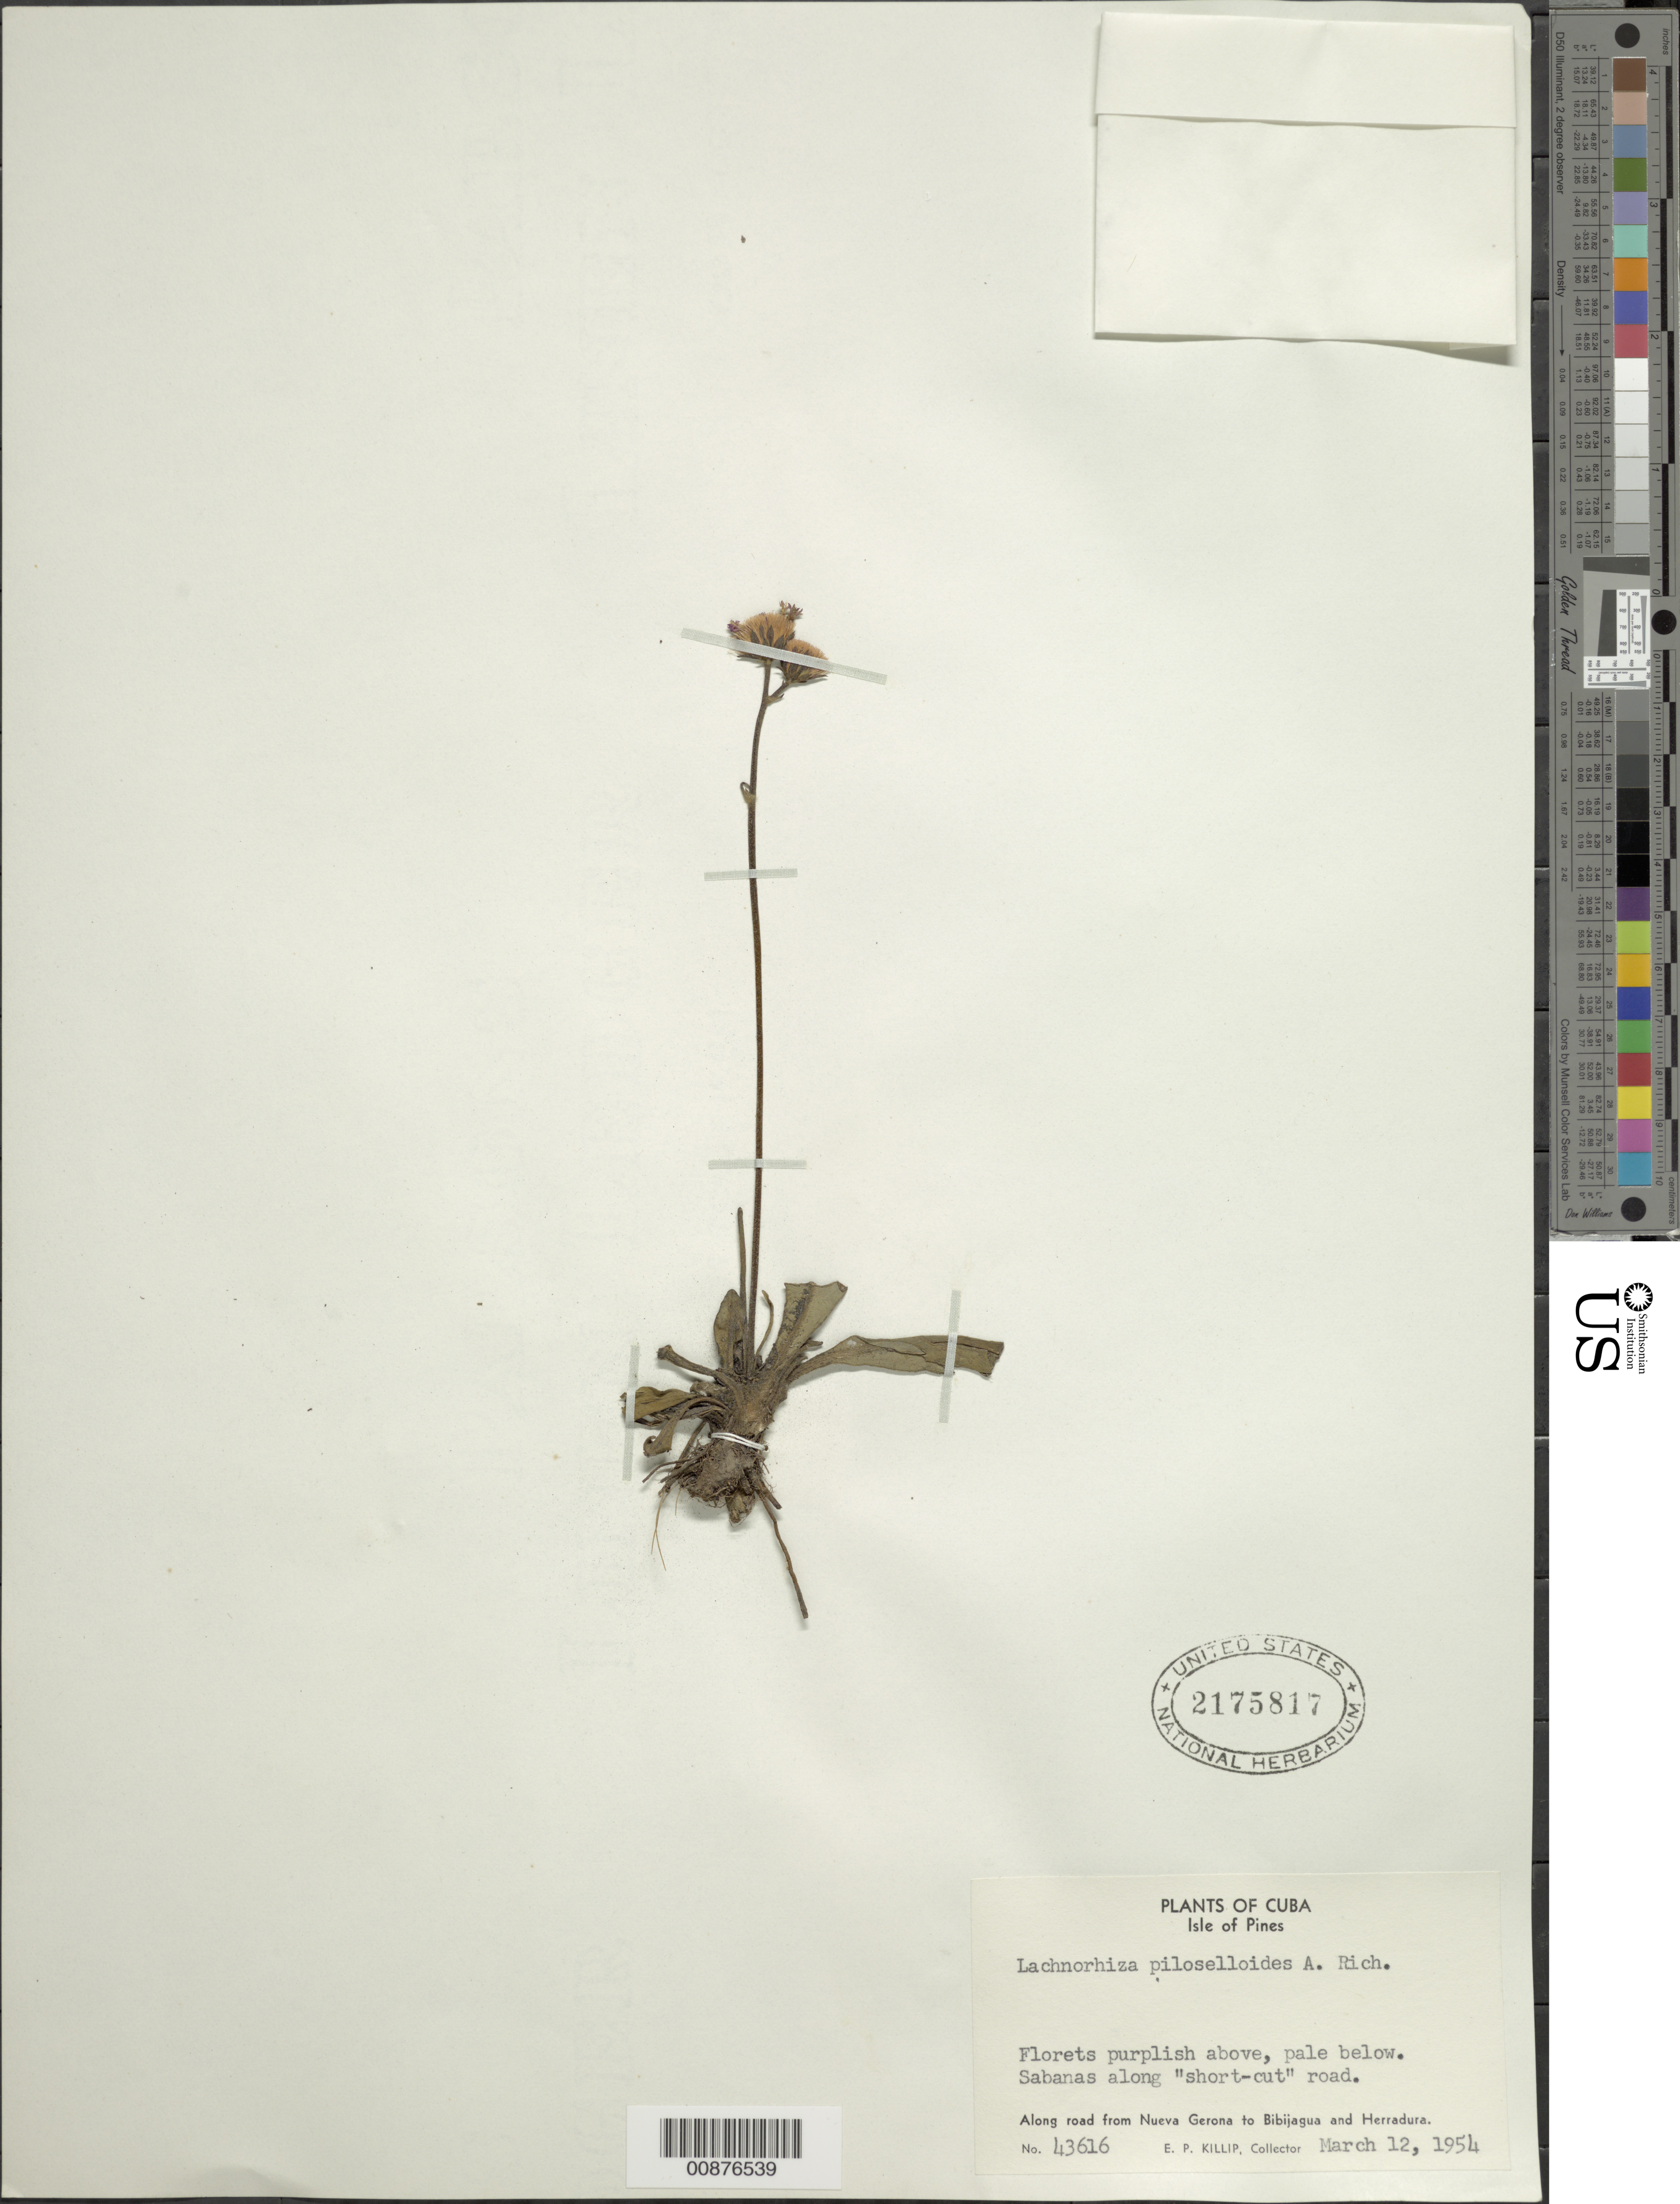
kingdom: Plantae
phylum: Tracheophyta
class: Magnoliopsida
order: Asterales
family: Asteraceae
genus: Lachnorhiza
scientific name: Lachnorhiza piloselloides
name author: A. Rich.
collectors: E. P. Killip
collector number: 43616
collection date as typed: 12 Mar 1954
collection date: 1954-03-12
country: Cuba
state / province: Isla de La Juventud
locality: Along road from Nueva Gerona to Bibijagua and Herradura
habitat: Sabanas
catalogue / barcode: US 2175817